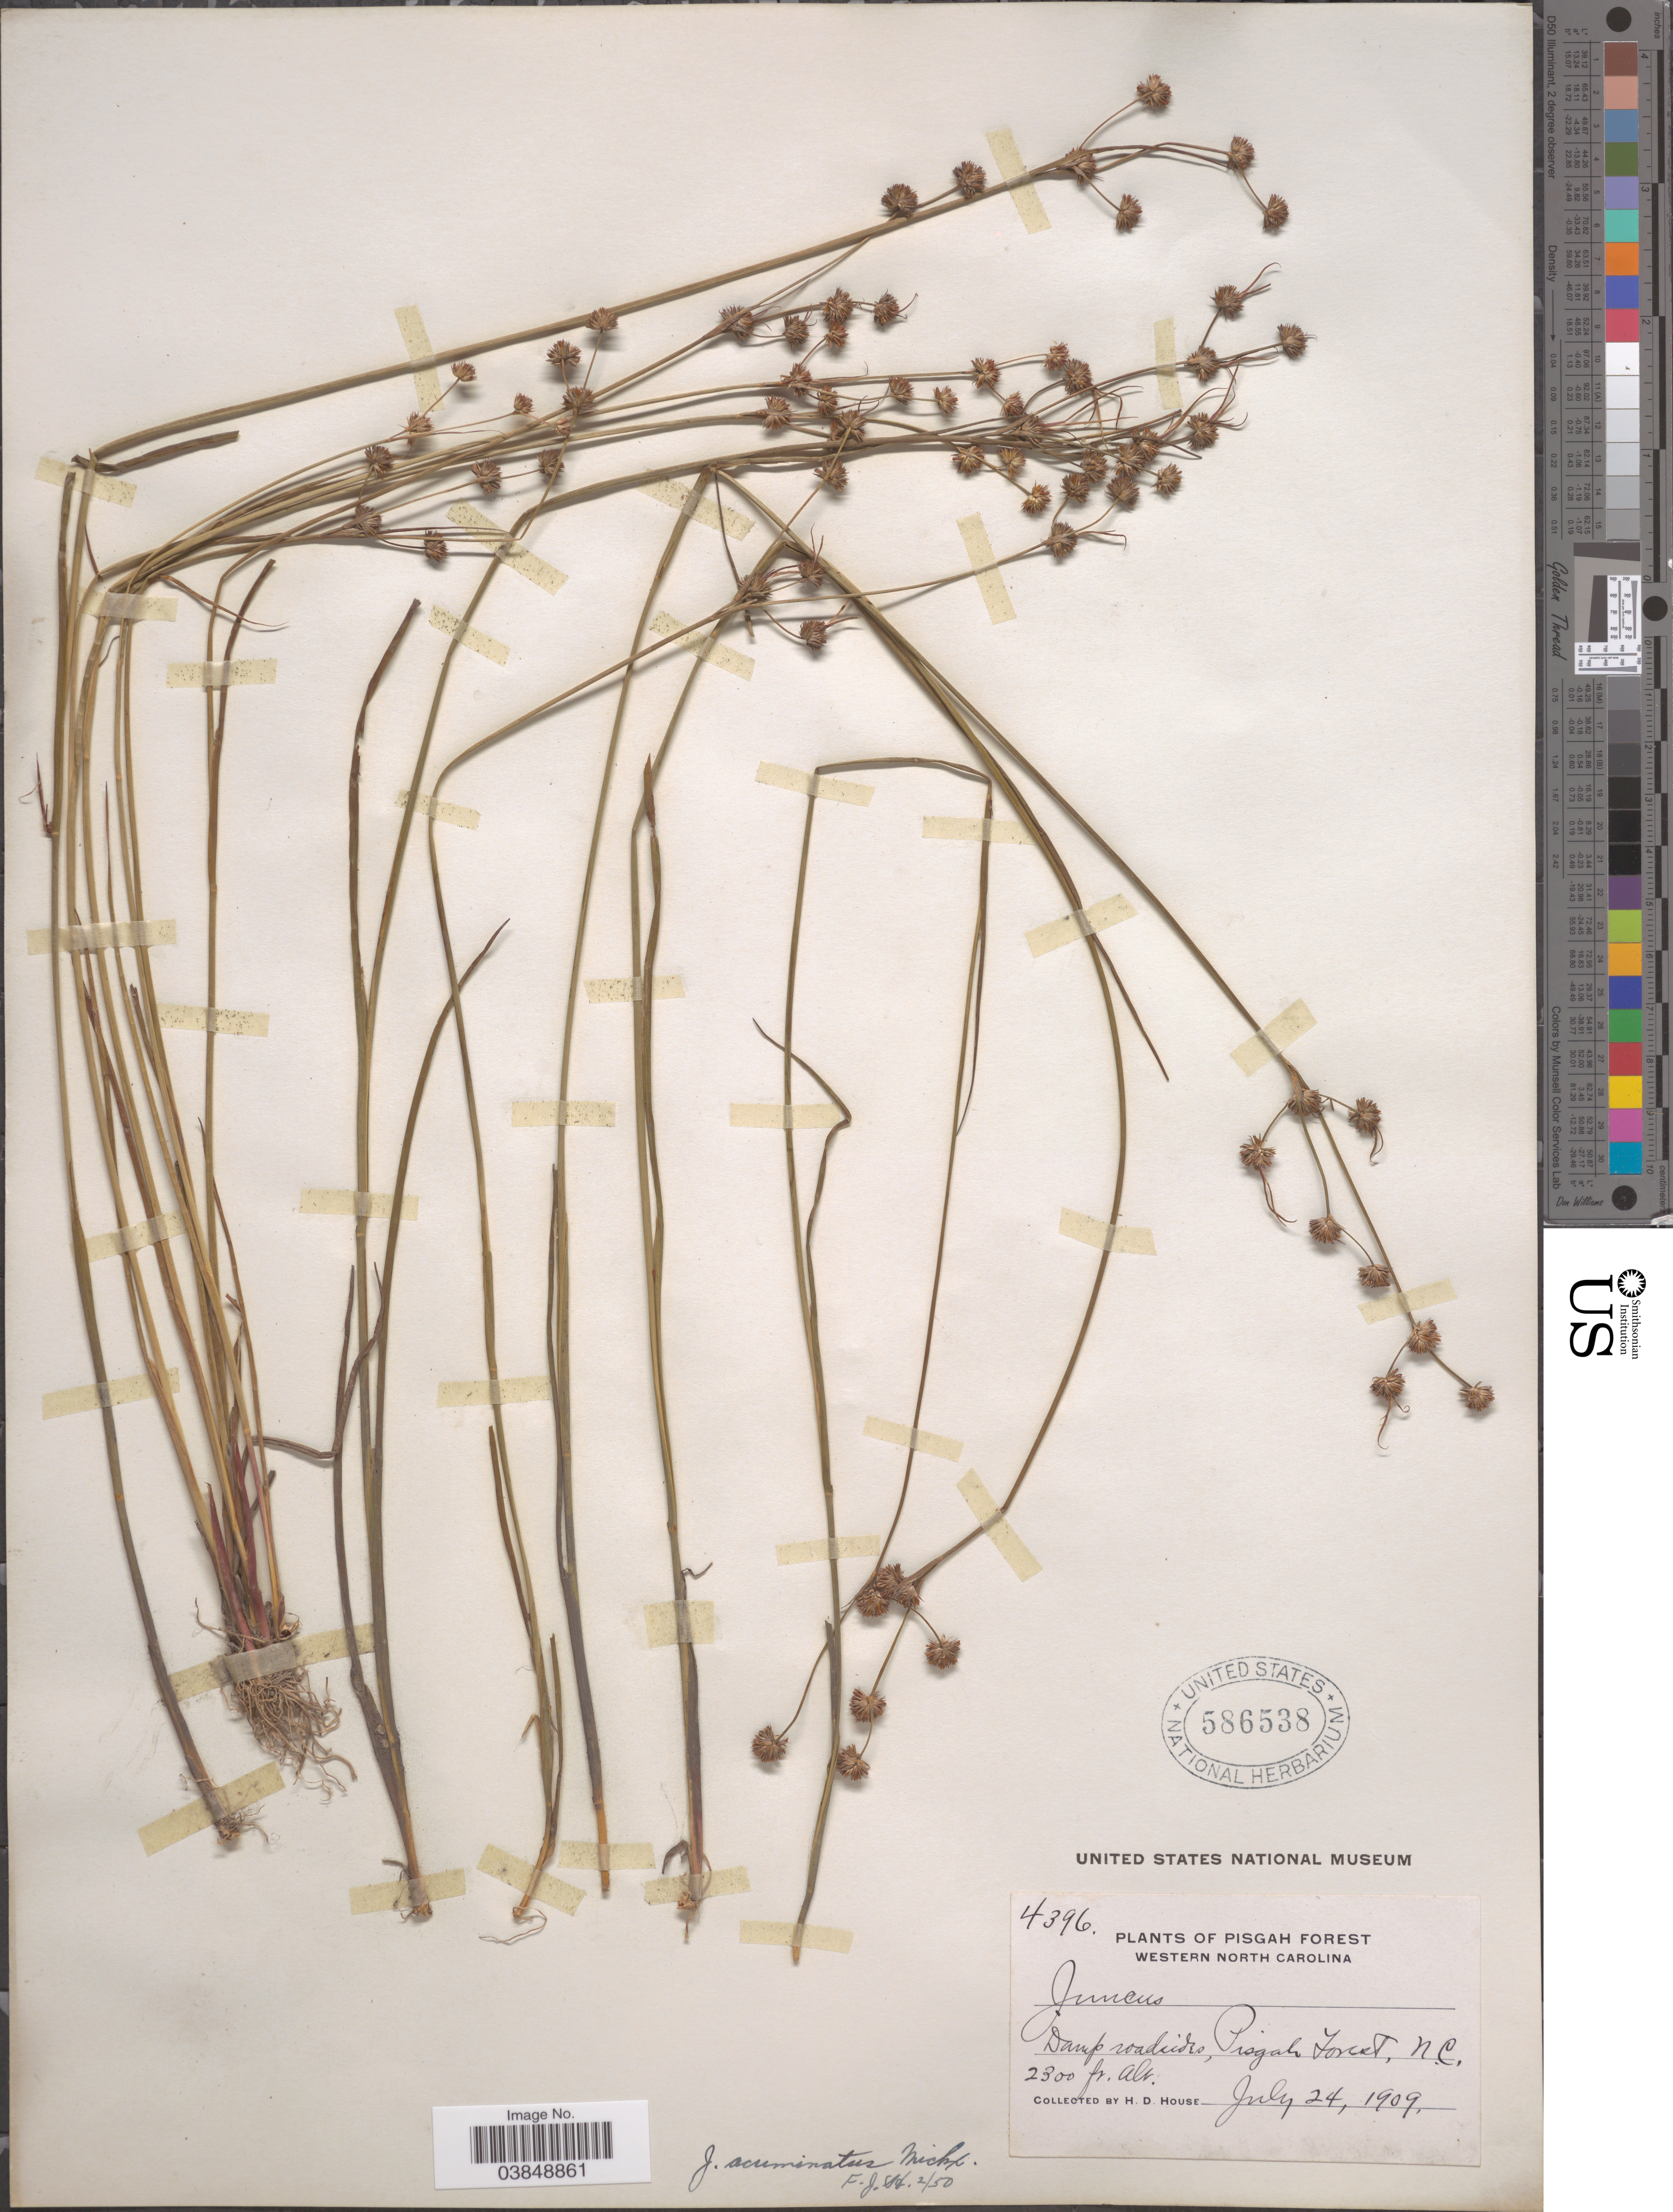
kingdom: Plantae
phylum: Tracheophyta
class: Liliopsida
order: Poales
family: Juncaceae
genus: Juncus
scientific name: Juncus acuminatus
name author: Michx.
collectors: H. D. House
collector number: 4396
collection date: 1909-07-24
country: United States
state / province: North Carolina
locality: Pisgah Forest. Western North Carolina.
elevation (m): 701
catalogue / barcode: US 586538